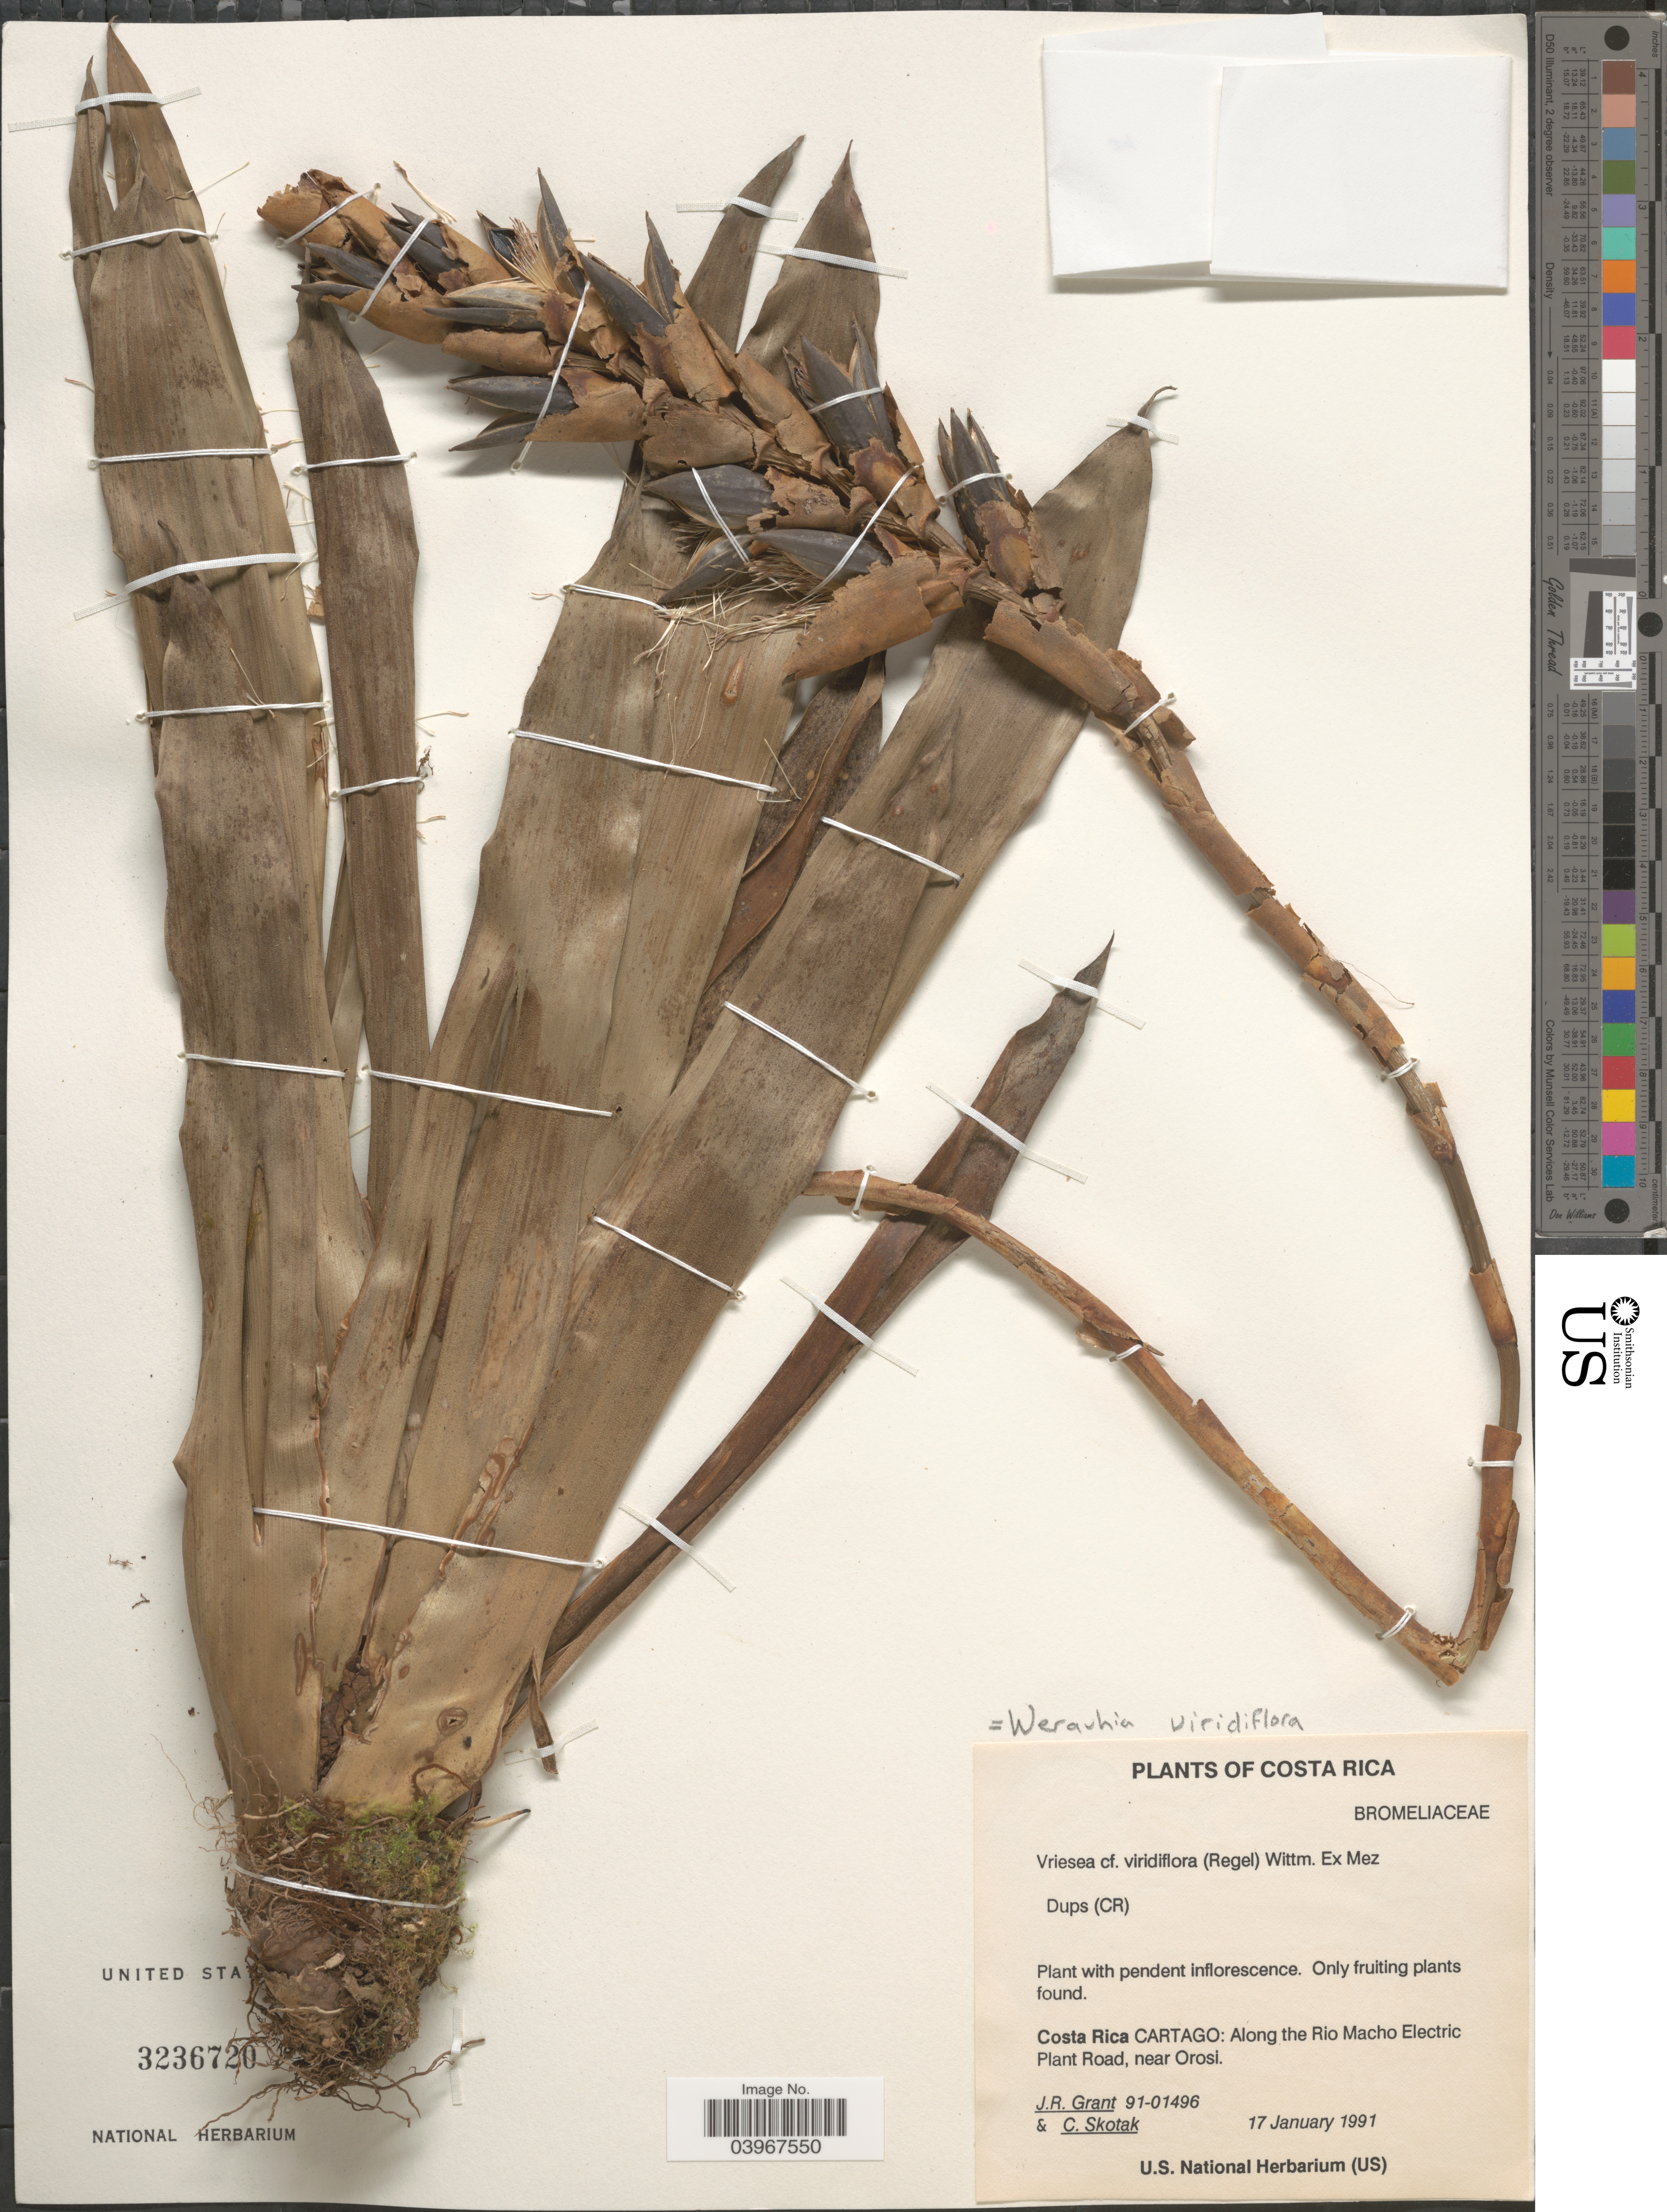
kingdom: Plantae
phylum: Tracheophyta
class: Liliopsida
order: Poales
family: Bromeliaceae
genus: Werauhia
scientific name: Werauhia viridiflora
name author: (Regel) J.R. Grant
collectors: J. Grant & C. Skotak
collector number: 91-01496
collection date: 1991-01-17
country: Costa Rica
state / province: Cartago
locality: Along the Rio Macho Electric Plant Road, near Orosi.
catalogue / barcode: US 3236720